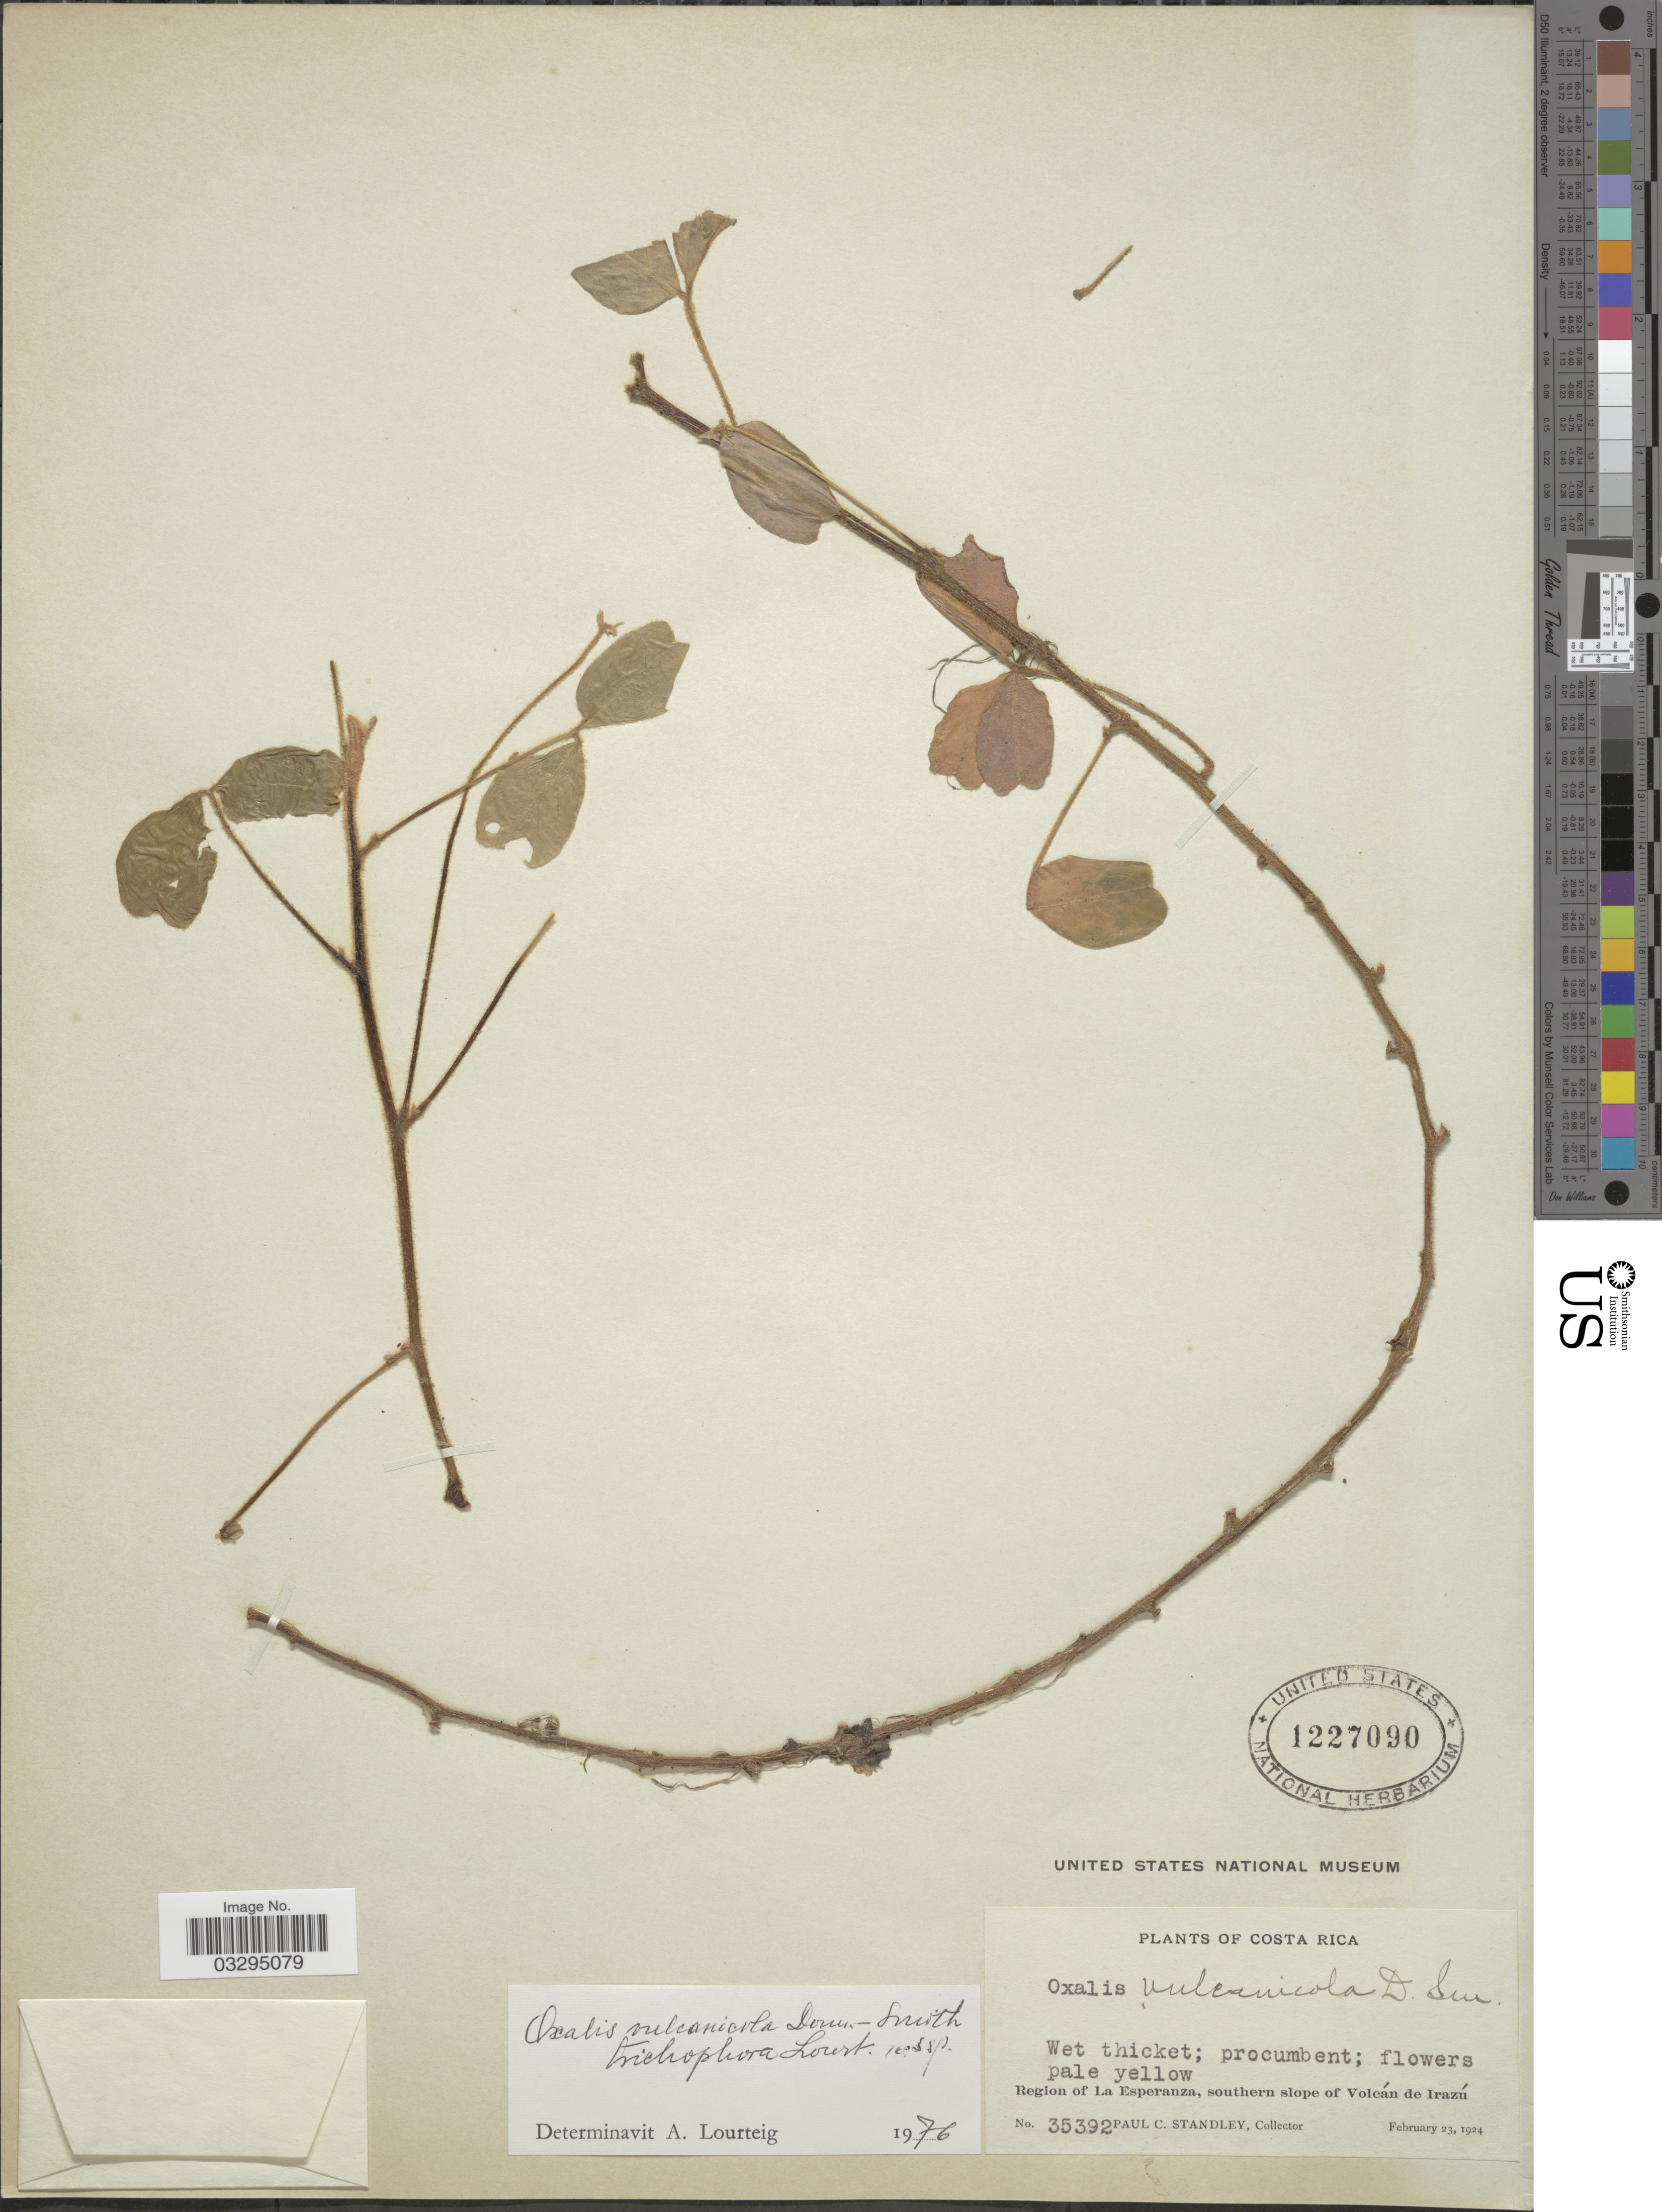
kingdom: Plantae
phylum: Tracheophyta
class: Magnoliopsida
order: Oxalidales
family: Oxalidaceae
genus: Oxalis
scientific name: Oxalis spiralis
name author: Ruiz & Pav. ex G. Don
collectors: P. C. Standley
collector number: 35392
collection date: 1924-02-23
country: Costa Rica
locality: Region of La Esperanza, southern slope of Volcán de Irazú.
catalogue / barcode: US 1227090